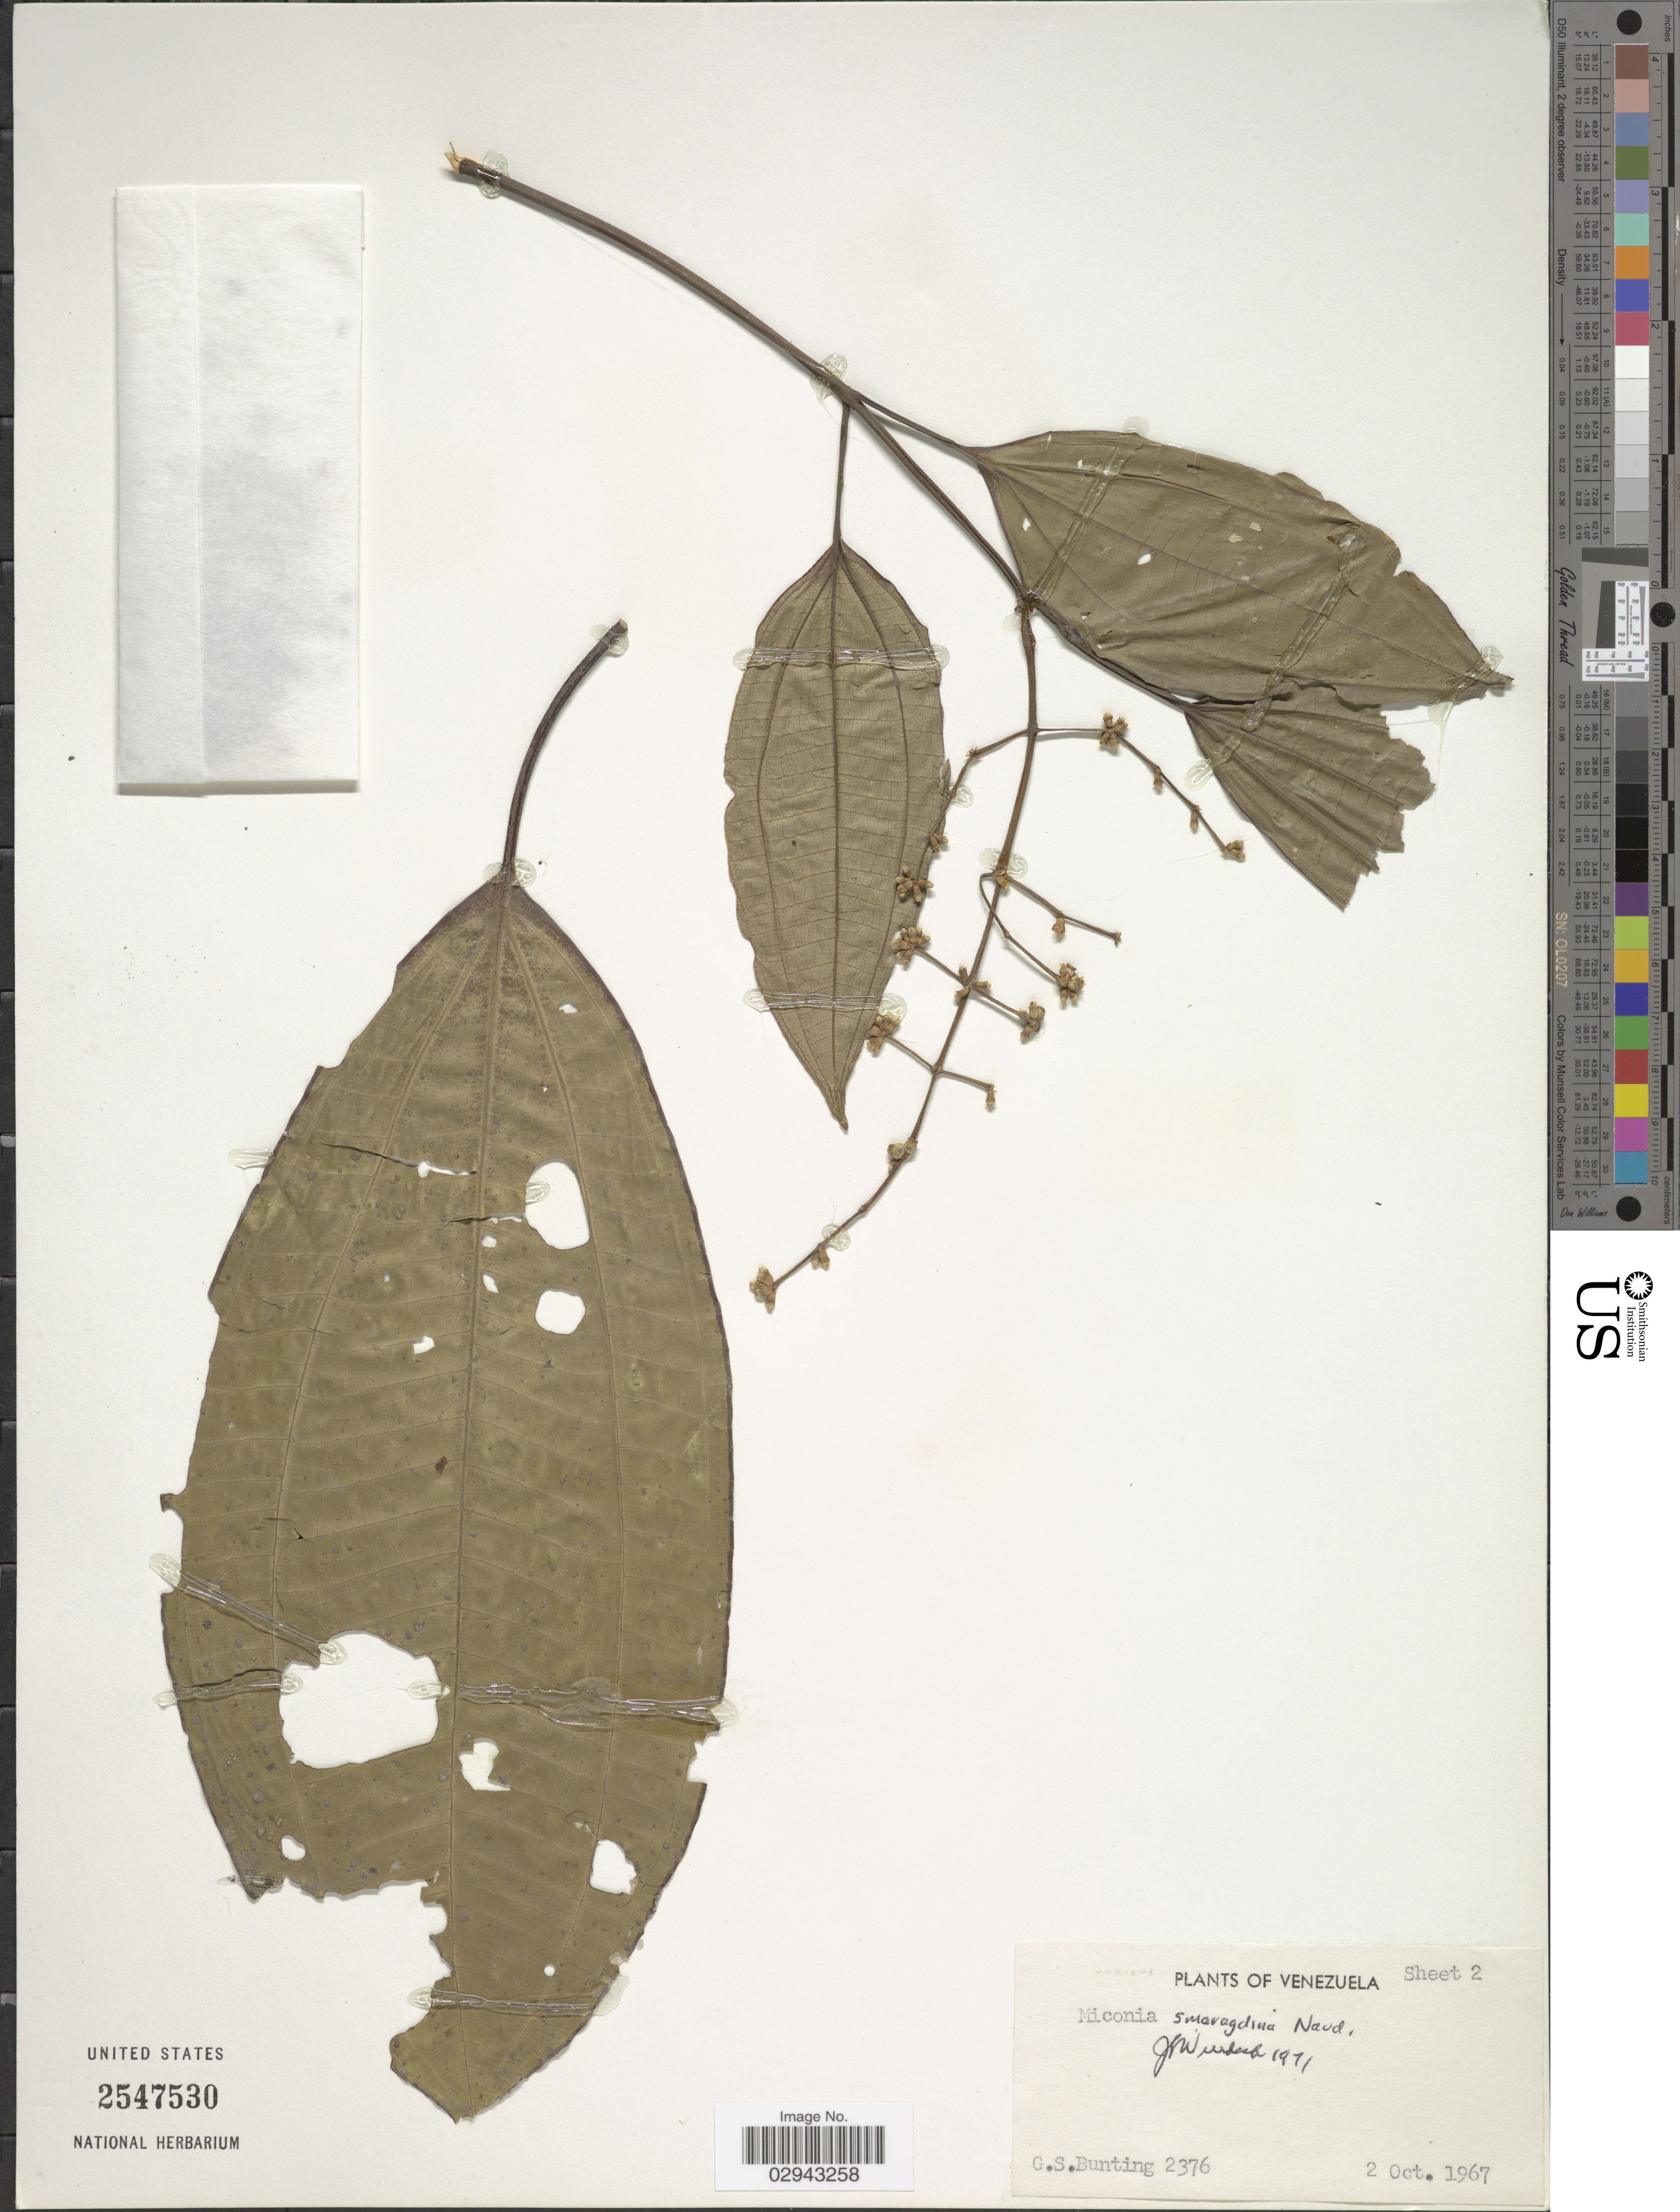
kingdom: Plantae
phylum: Tracheophyta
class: Magnoliopsida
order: Myrtales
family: Melastomataceae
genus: Miconia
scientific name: Miconia smaragdina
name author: Naudin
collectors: G. S. Bunting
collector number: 2376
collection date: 1967-10-02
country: Venezuela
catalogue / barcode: US 2547530